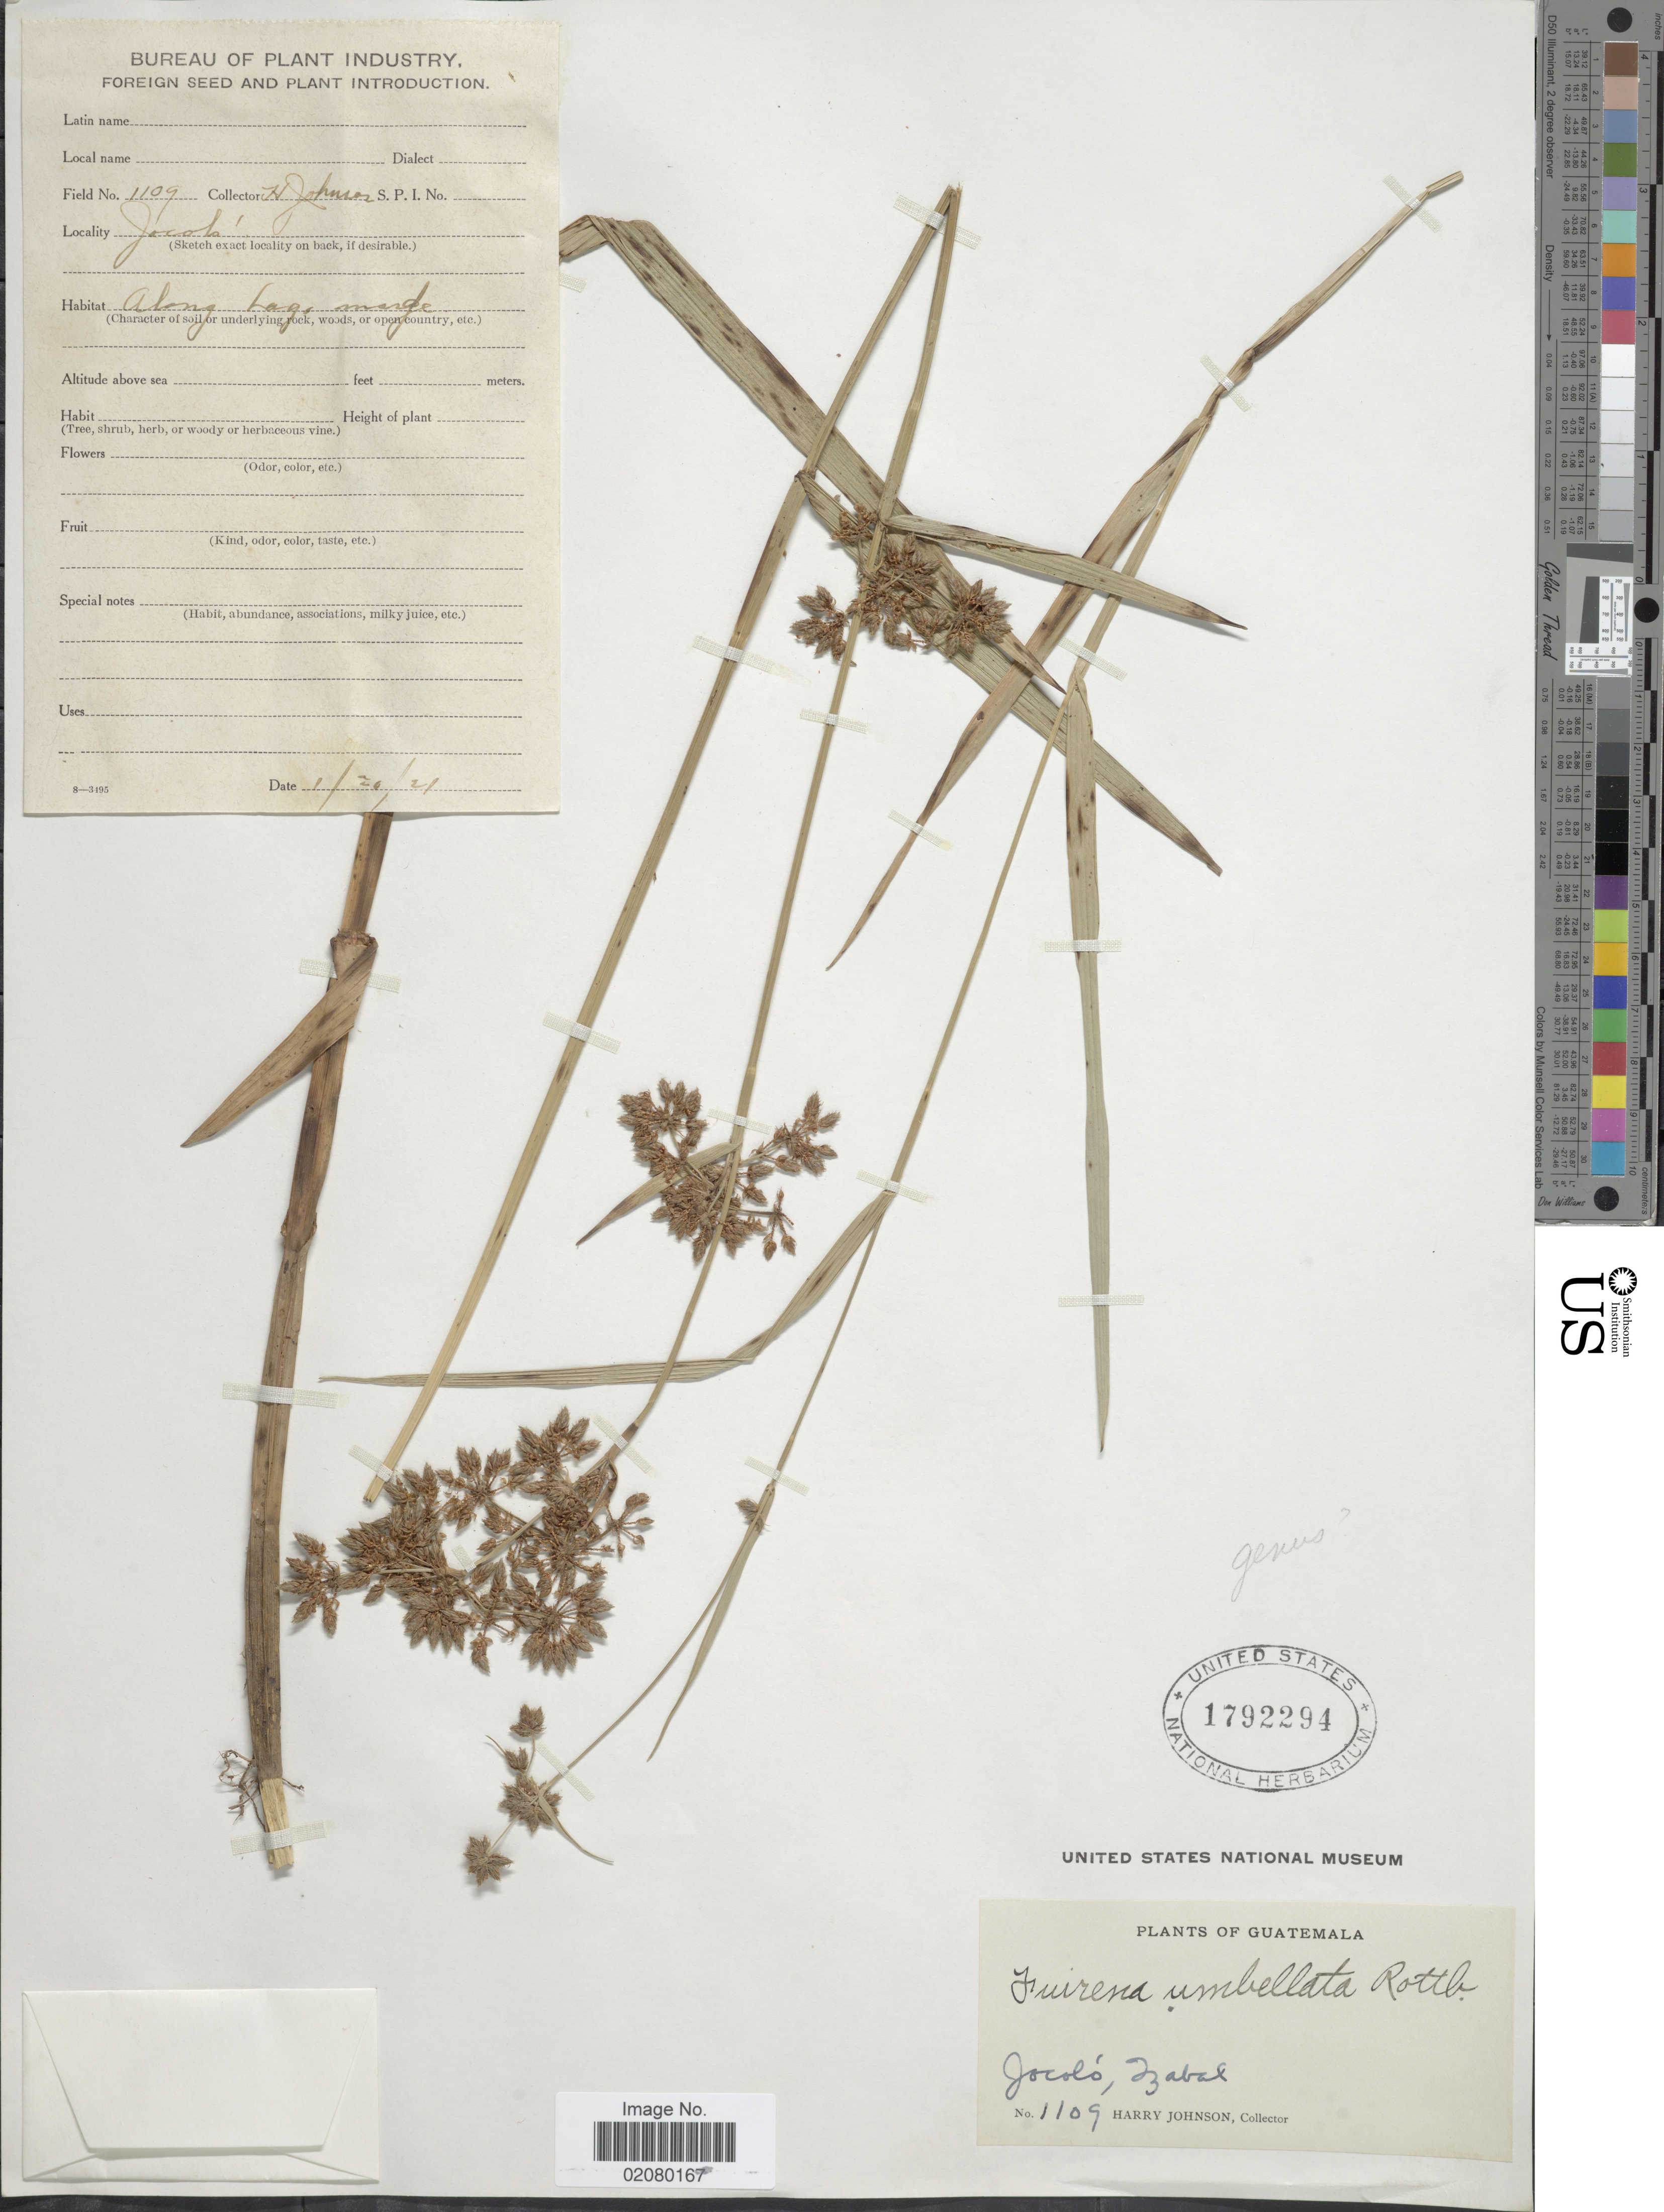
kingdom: Plantae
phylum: Tracheophyta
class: Liliopsida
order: Poales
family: Cyperaceae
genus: Fuirena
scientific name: Fuirena umbellata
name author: Rottb.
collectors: H. Johnson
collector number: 1109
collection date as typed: Transcribed d/m/y: 20/1/21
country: Guatemala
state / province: Izabal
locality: Jocolo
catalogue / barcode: US 1792294